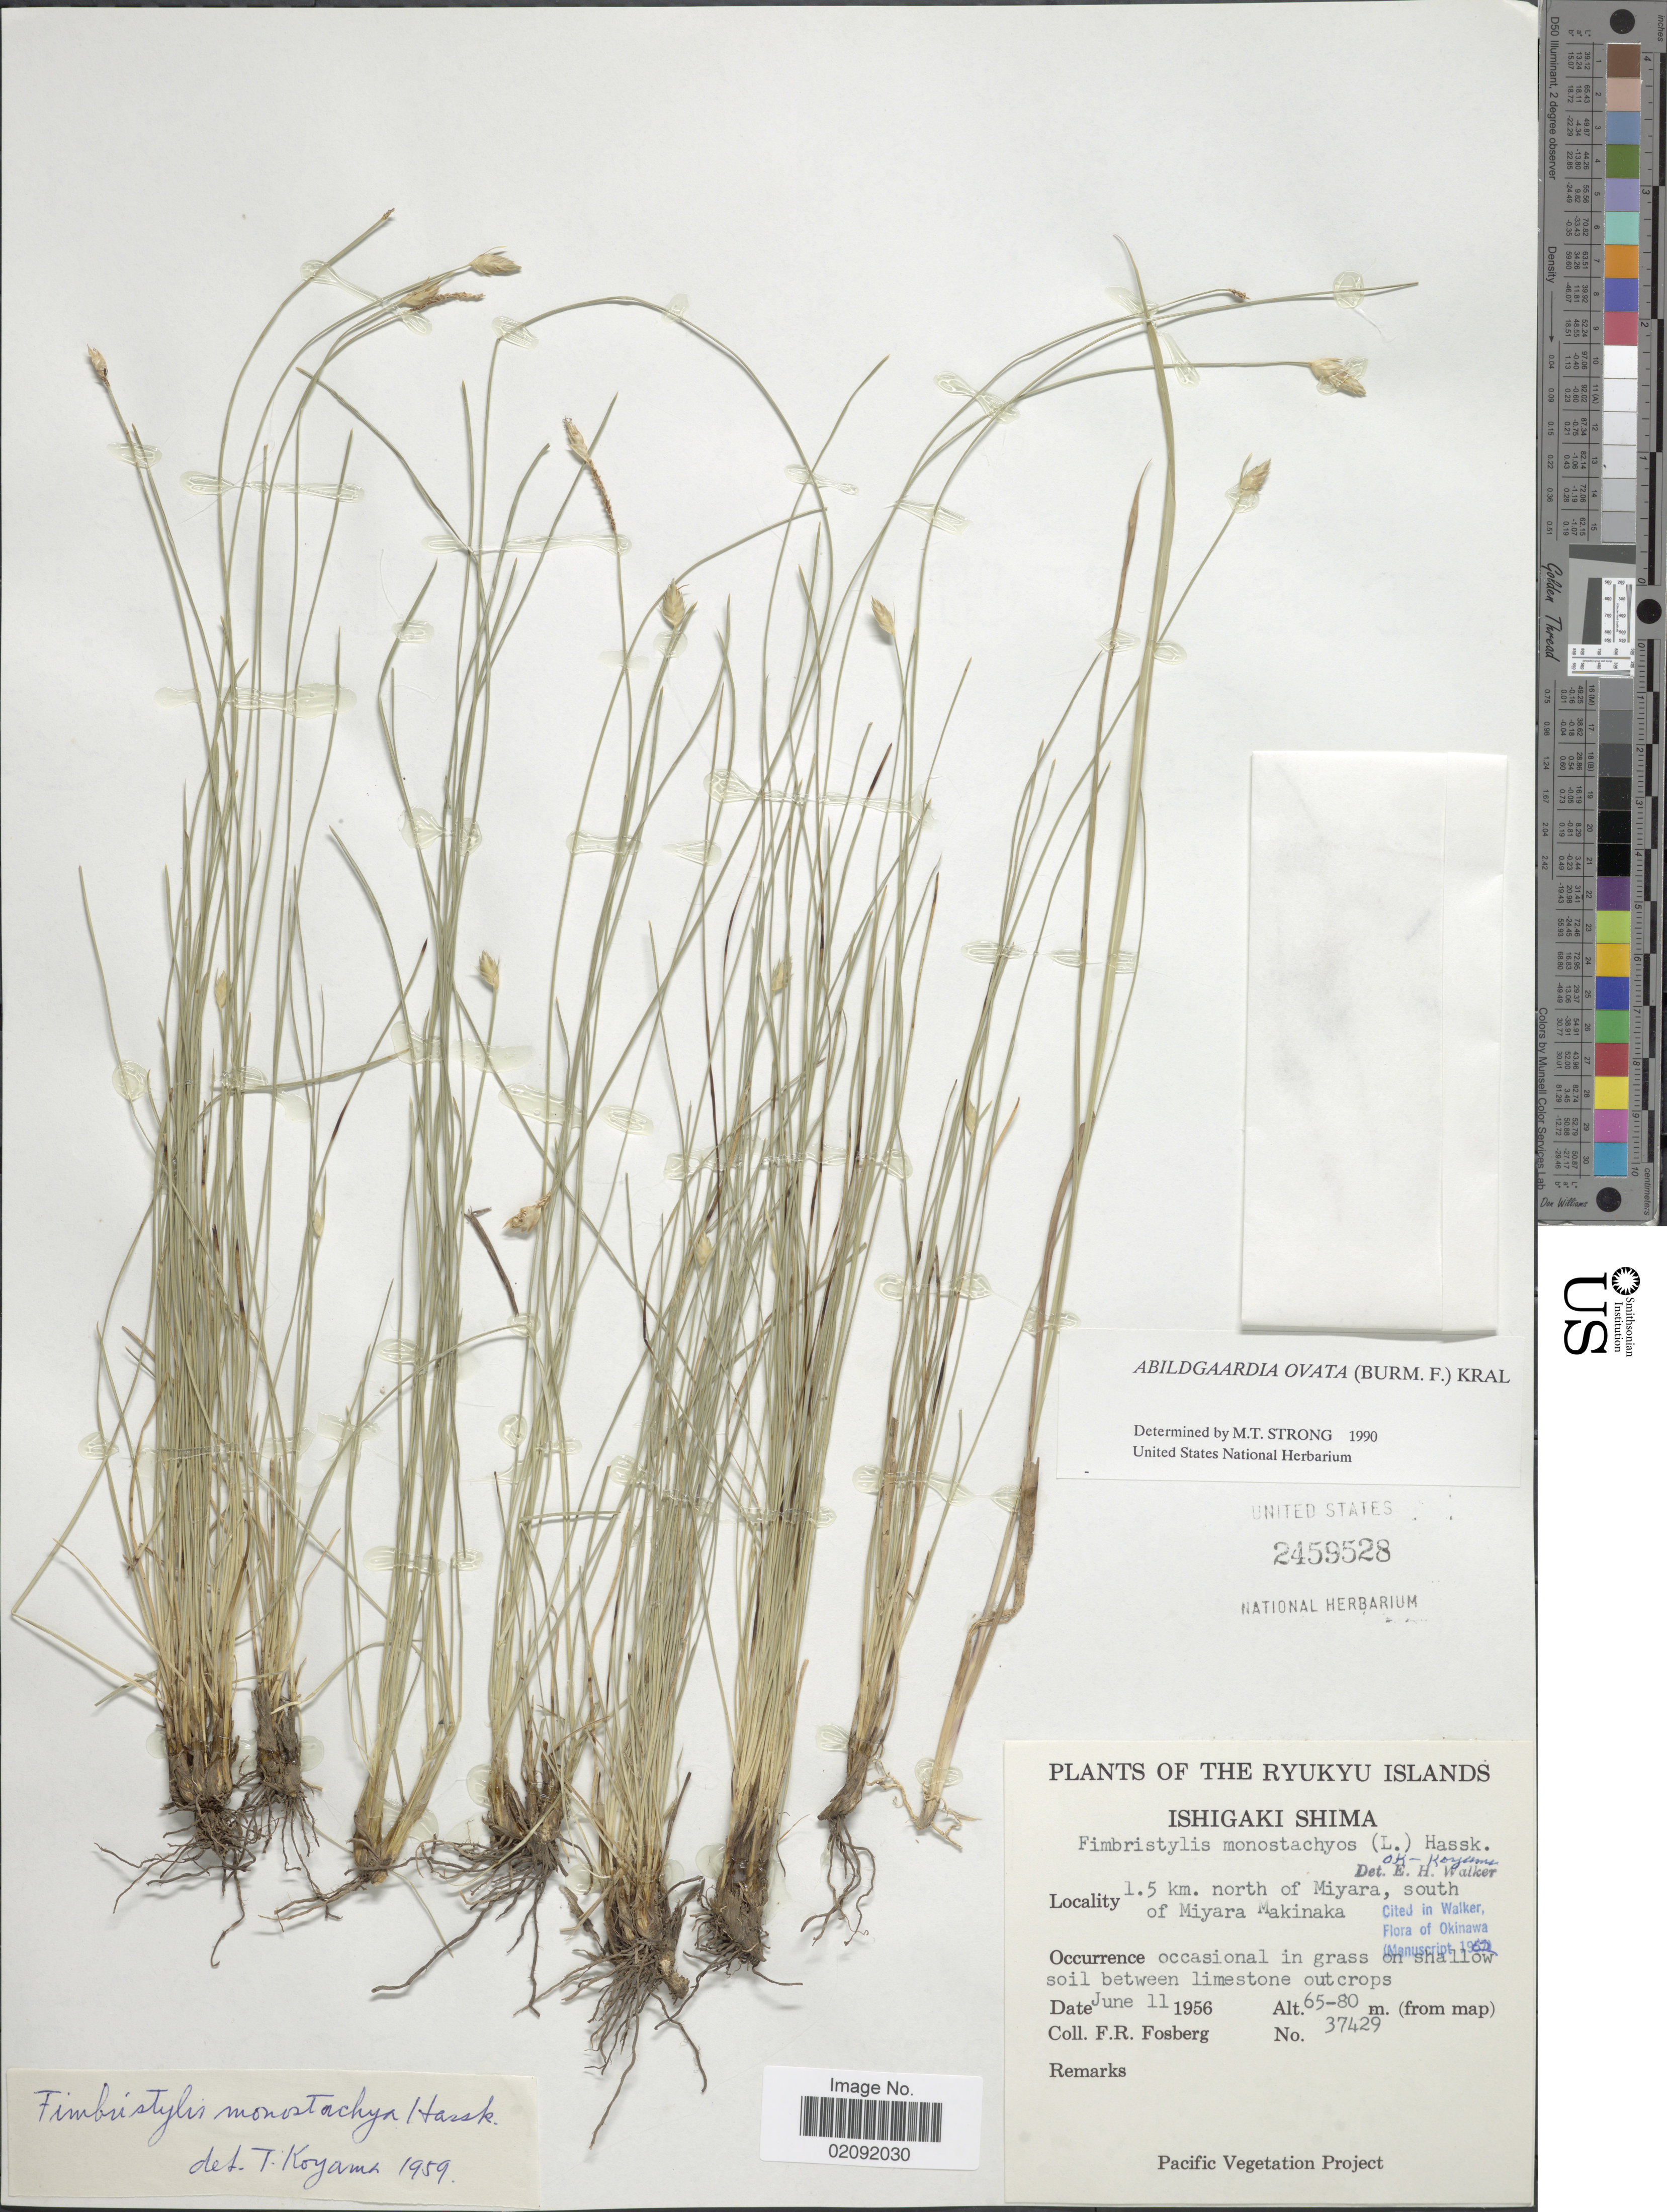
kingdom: Plantae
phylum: Tracheophyta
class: Liliopsida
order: Poales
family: Cyperaceae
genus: Abildgaardia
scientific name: Abildgaardia ovata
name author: (Burm. f.) Kral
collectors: F. R. Fosberg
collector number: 37429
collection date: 1956-06-11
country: Japan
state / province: Okinawa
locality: The Ryukyu Islands, Ishigaki Shima, 1.5 km. north of Miyara, south of Miyara Makinaka.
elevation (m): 65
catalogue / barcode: US 2459528